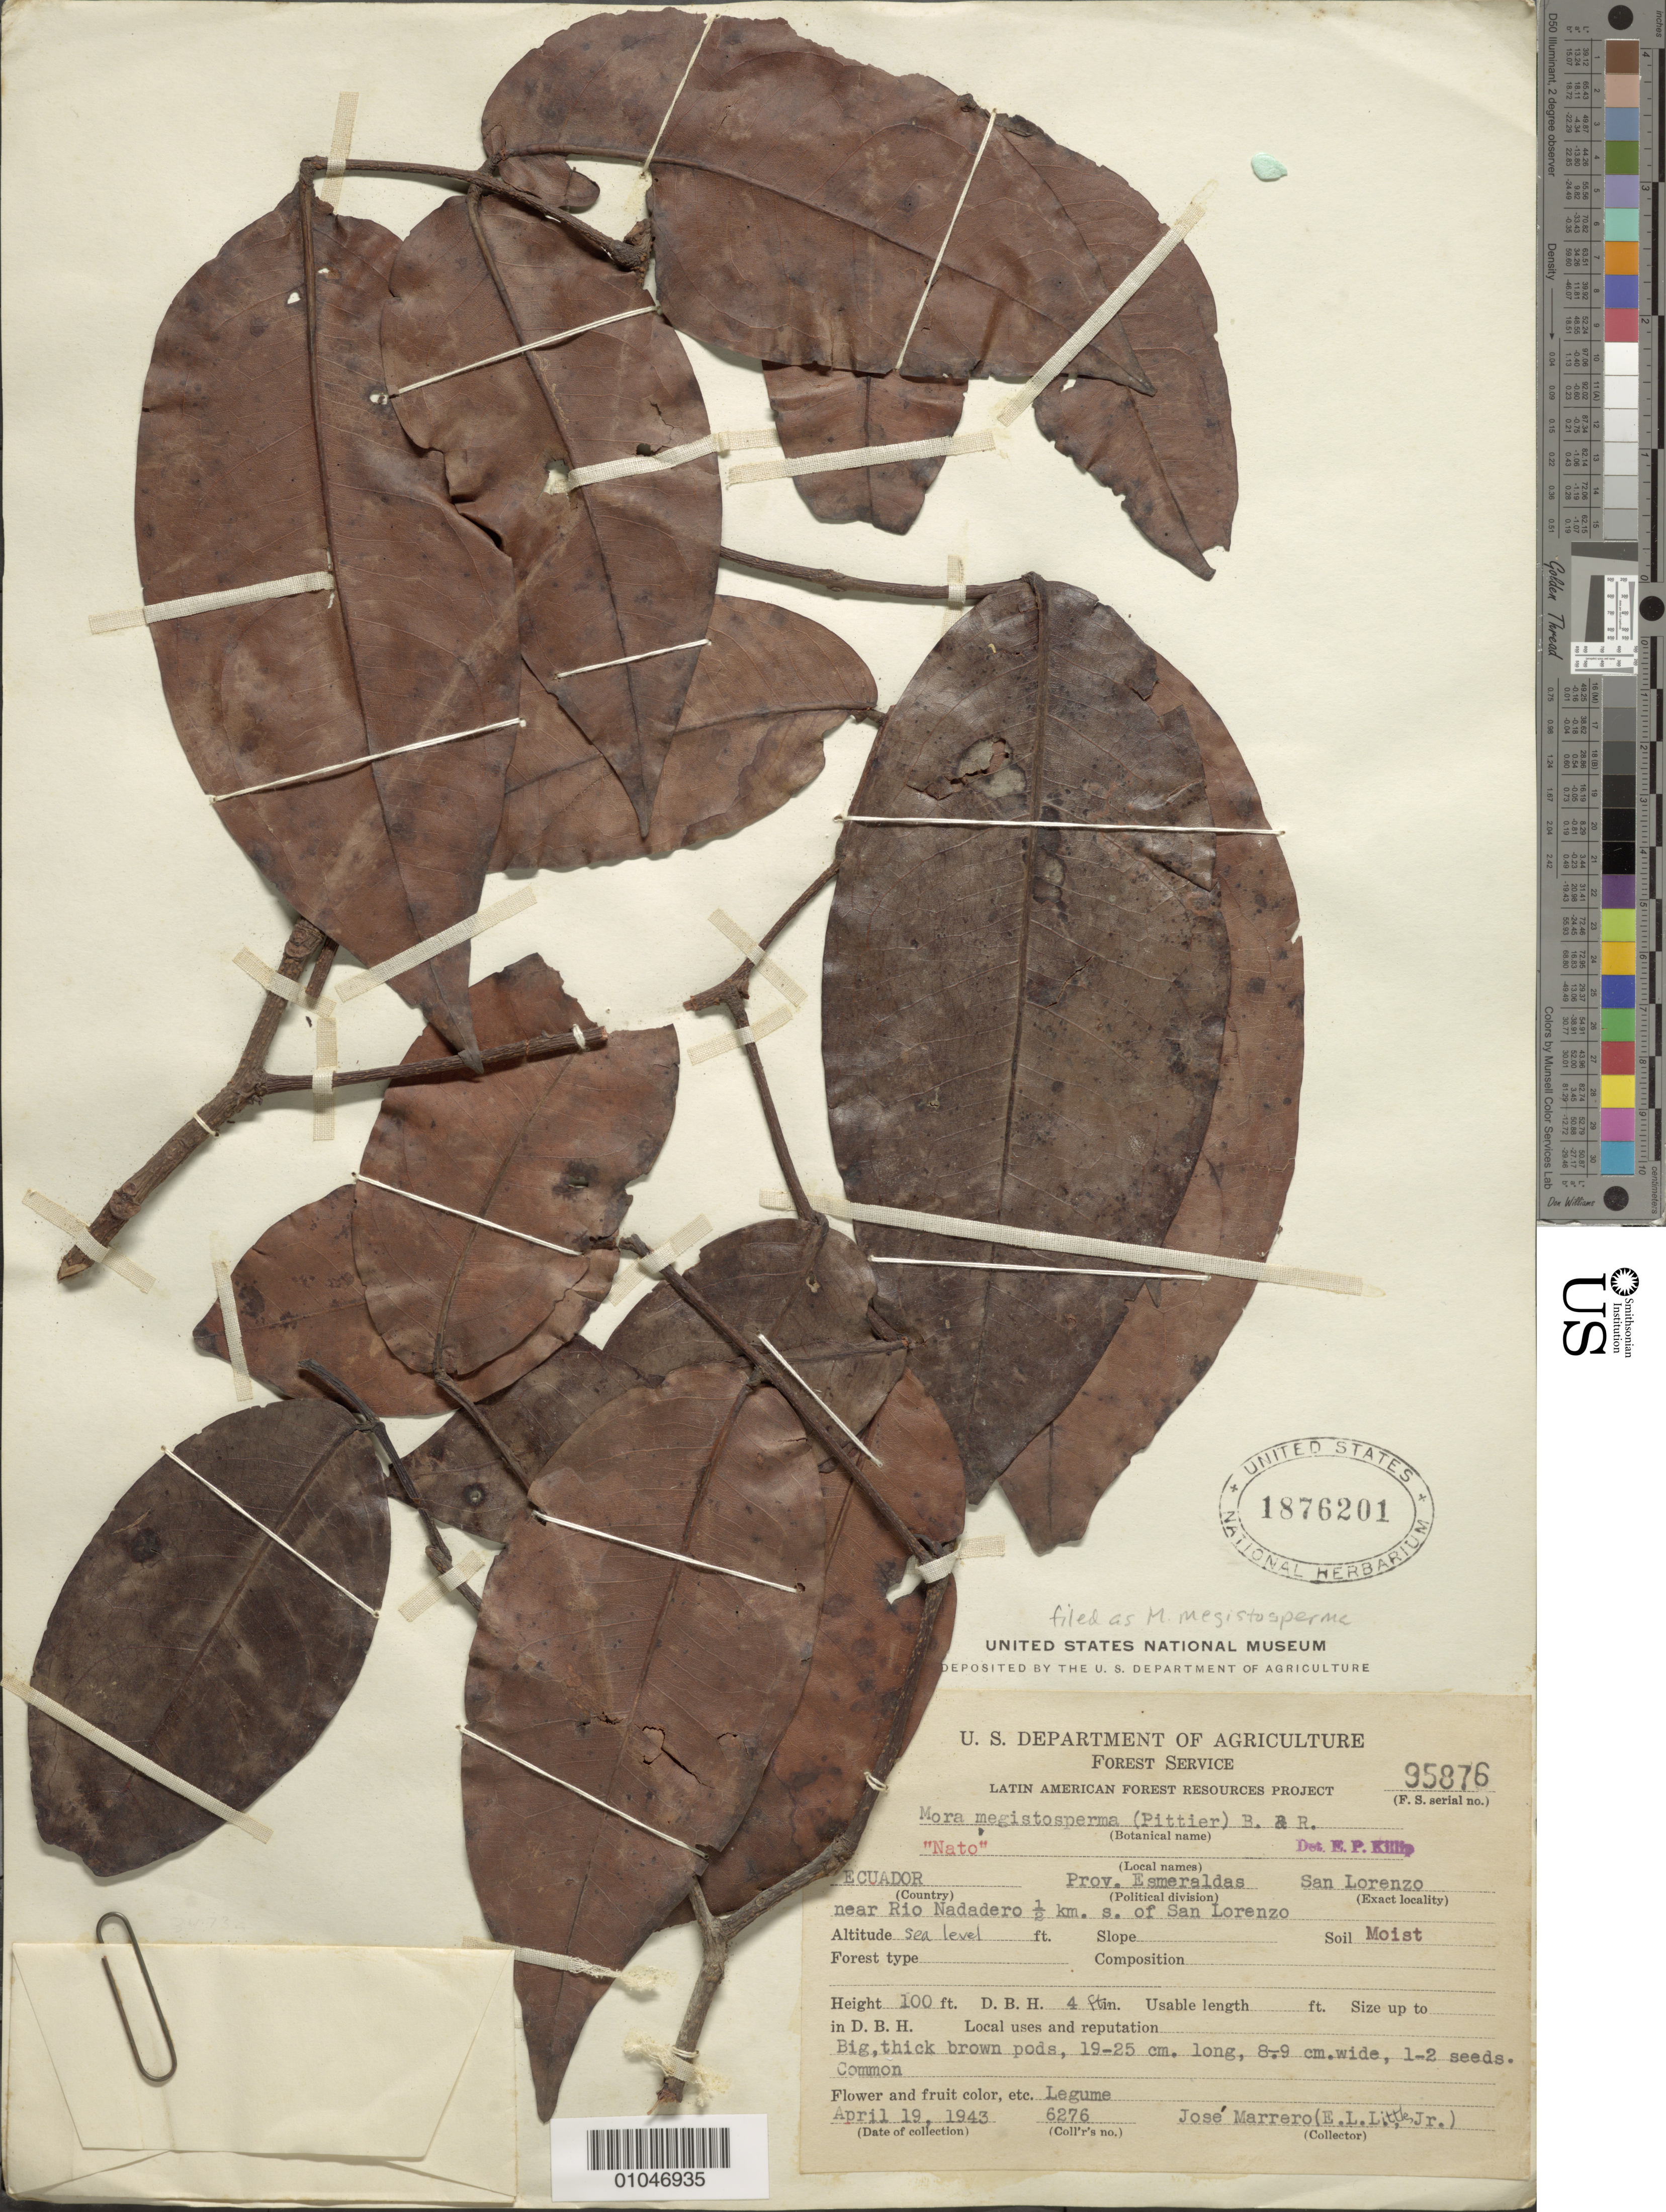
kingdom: Plantae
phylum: Tracheophyta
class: Magnoliopsida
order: Fabales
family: Fabaceae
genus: Mora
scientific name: Mora oleifera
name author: (Triana ex Hemsl.) Ducke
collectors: J. Marrero & E. L. Little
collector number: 6276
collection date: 1943-04-19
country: Ecuador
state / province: Esmeraldas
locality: Near Rio Nadadero 1/2 km S of San Lorenzo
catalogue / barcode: US 1876201